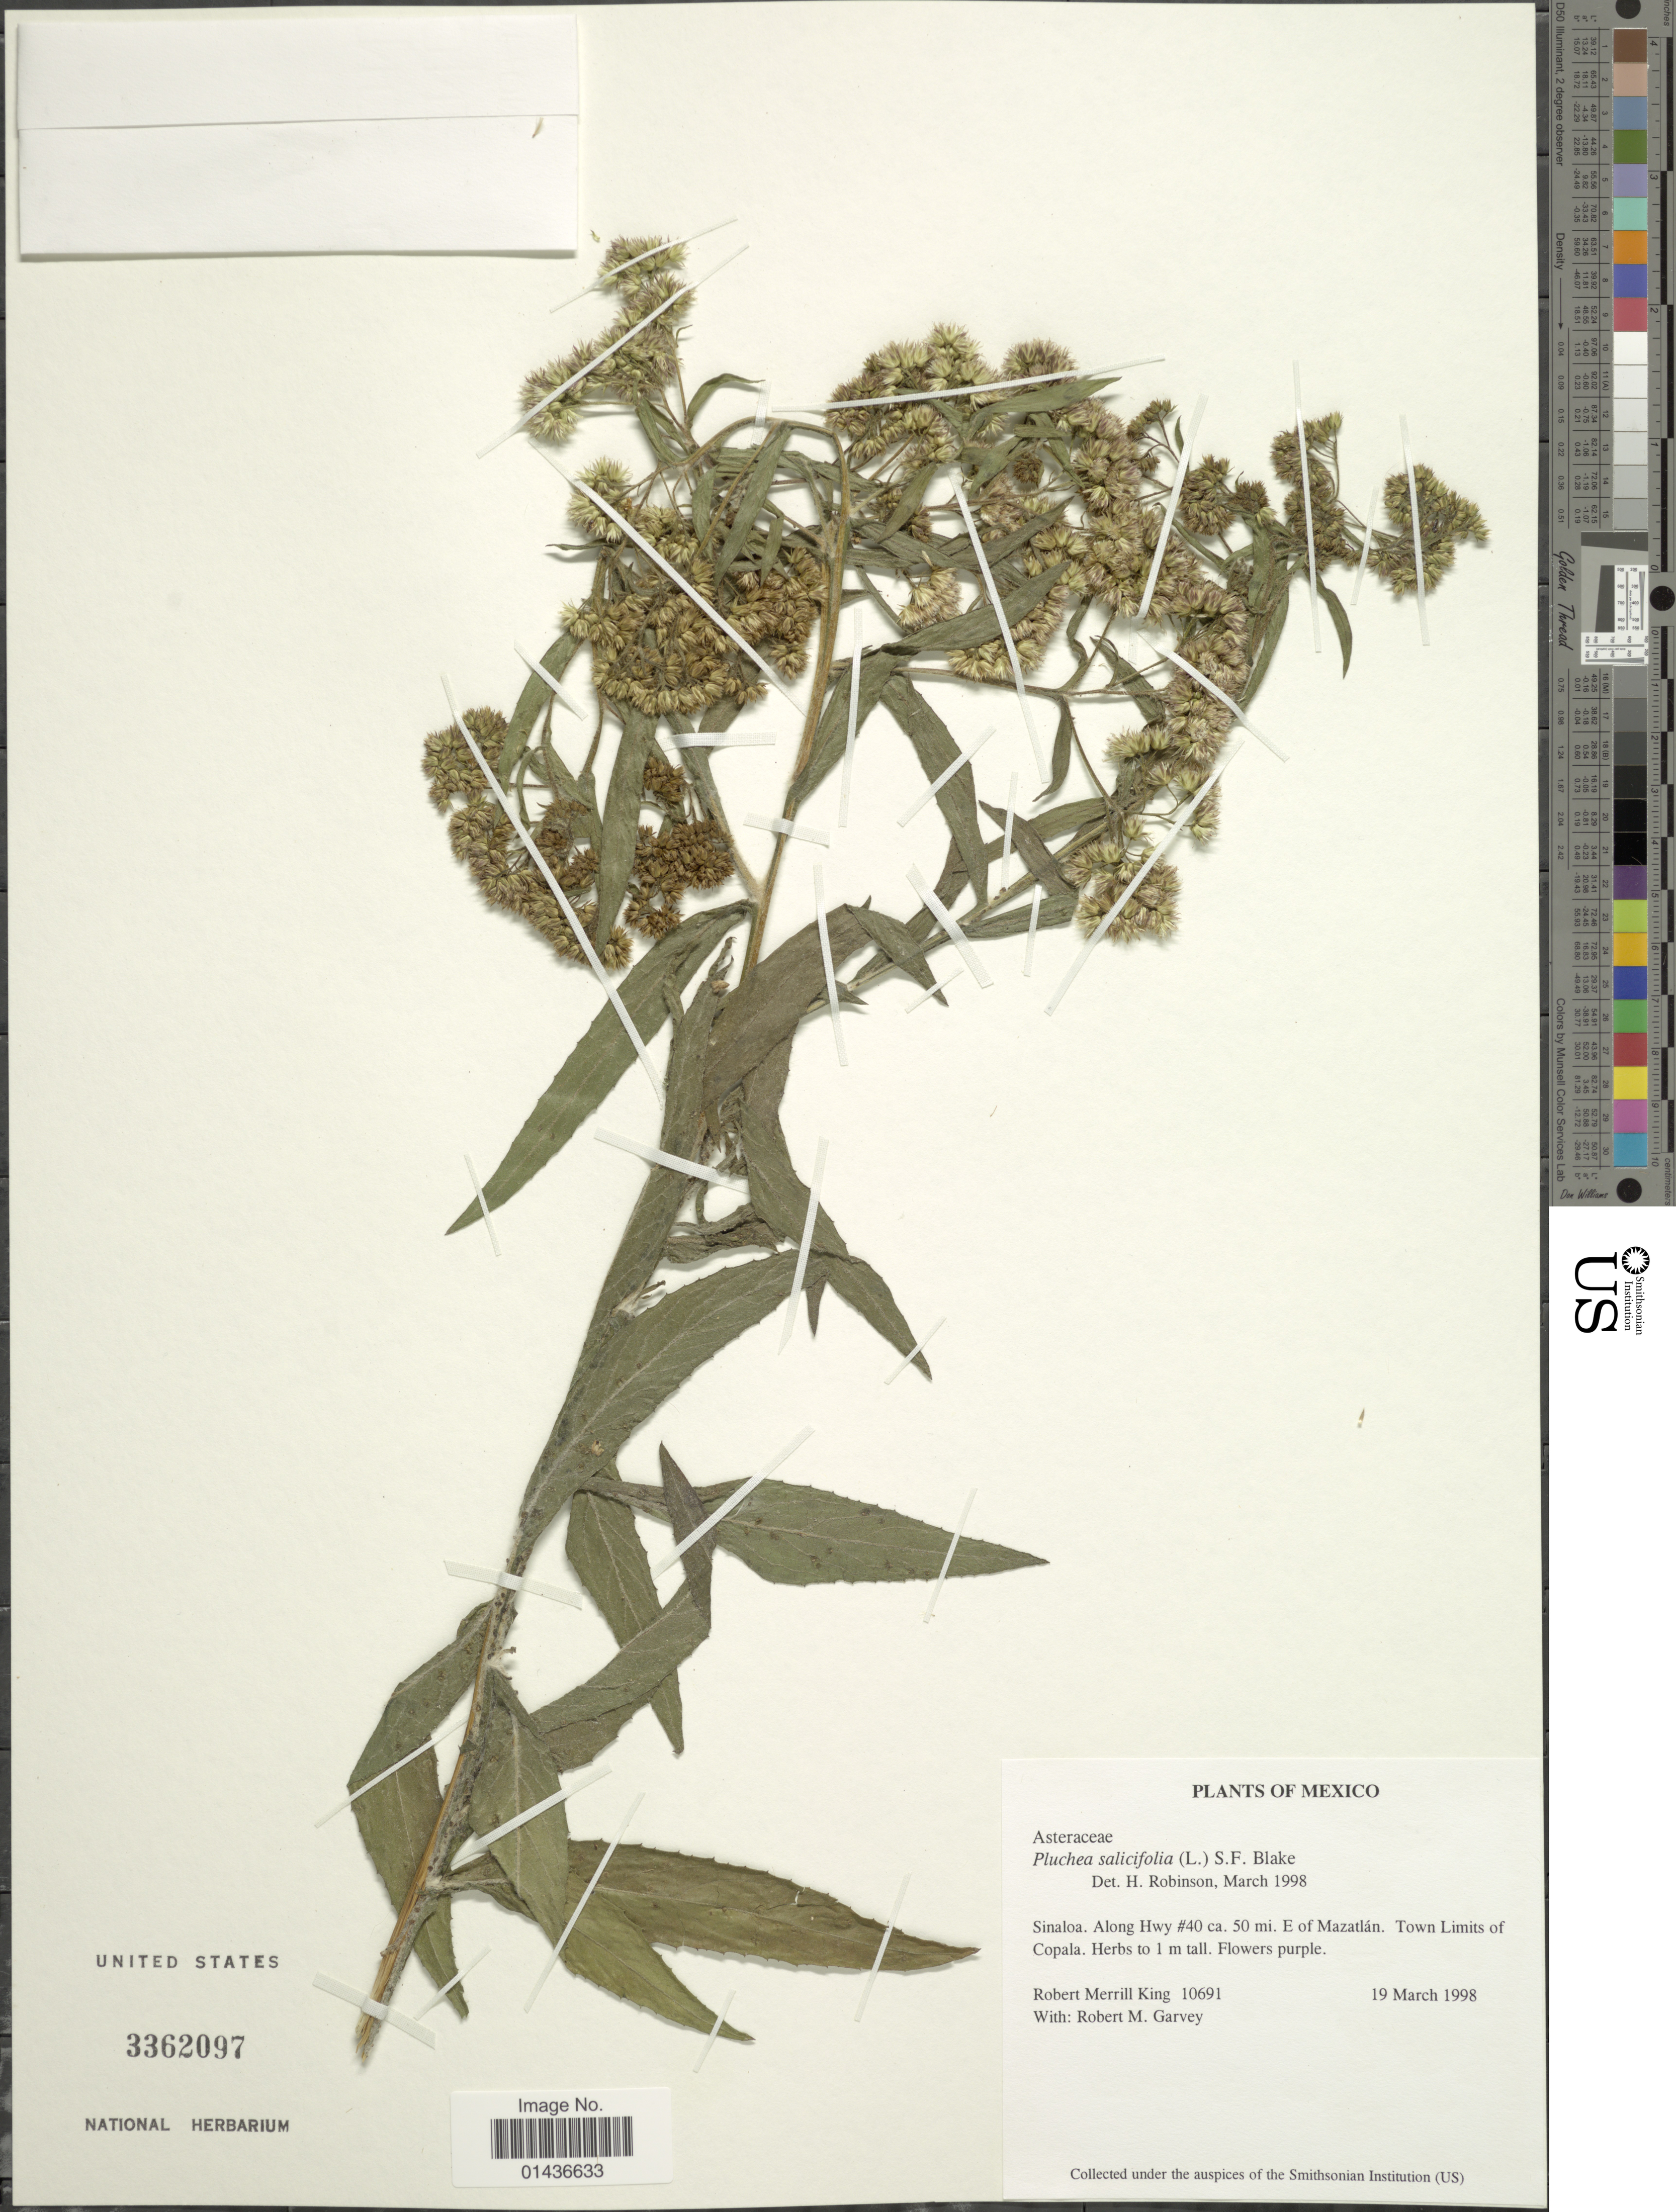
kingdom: Plantae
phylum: Tracheophyta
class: Magnoliopsida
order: Asterales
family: Asteraceae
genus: Pluchea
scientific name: Pluchea salicifolia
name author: (Mill.) S.F. Blake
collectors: R. M. King & R. Garvey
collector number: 10691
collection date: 1998-03-19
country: Mexico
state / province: Sinaloa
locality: Along Hwy #40 ca. 50 mi E of Mazatlán, Town limits of Copala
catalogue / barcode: US 3362097